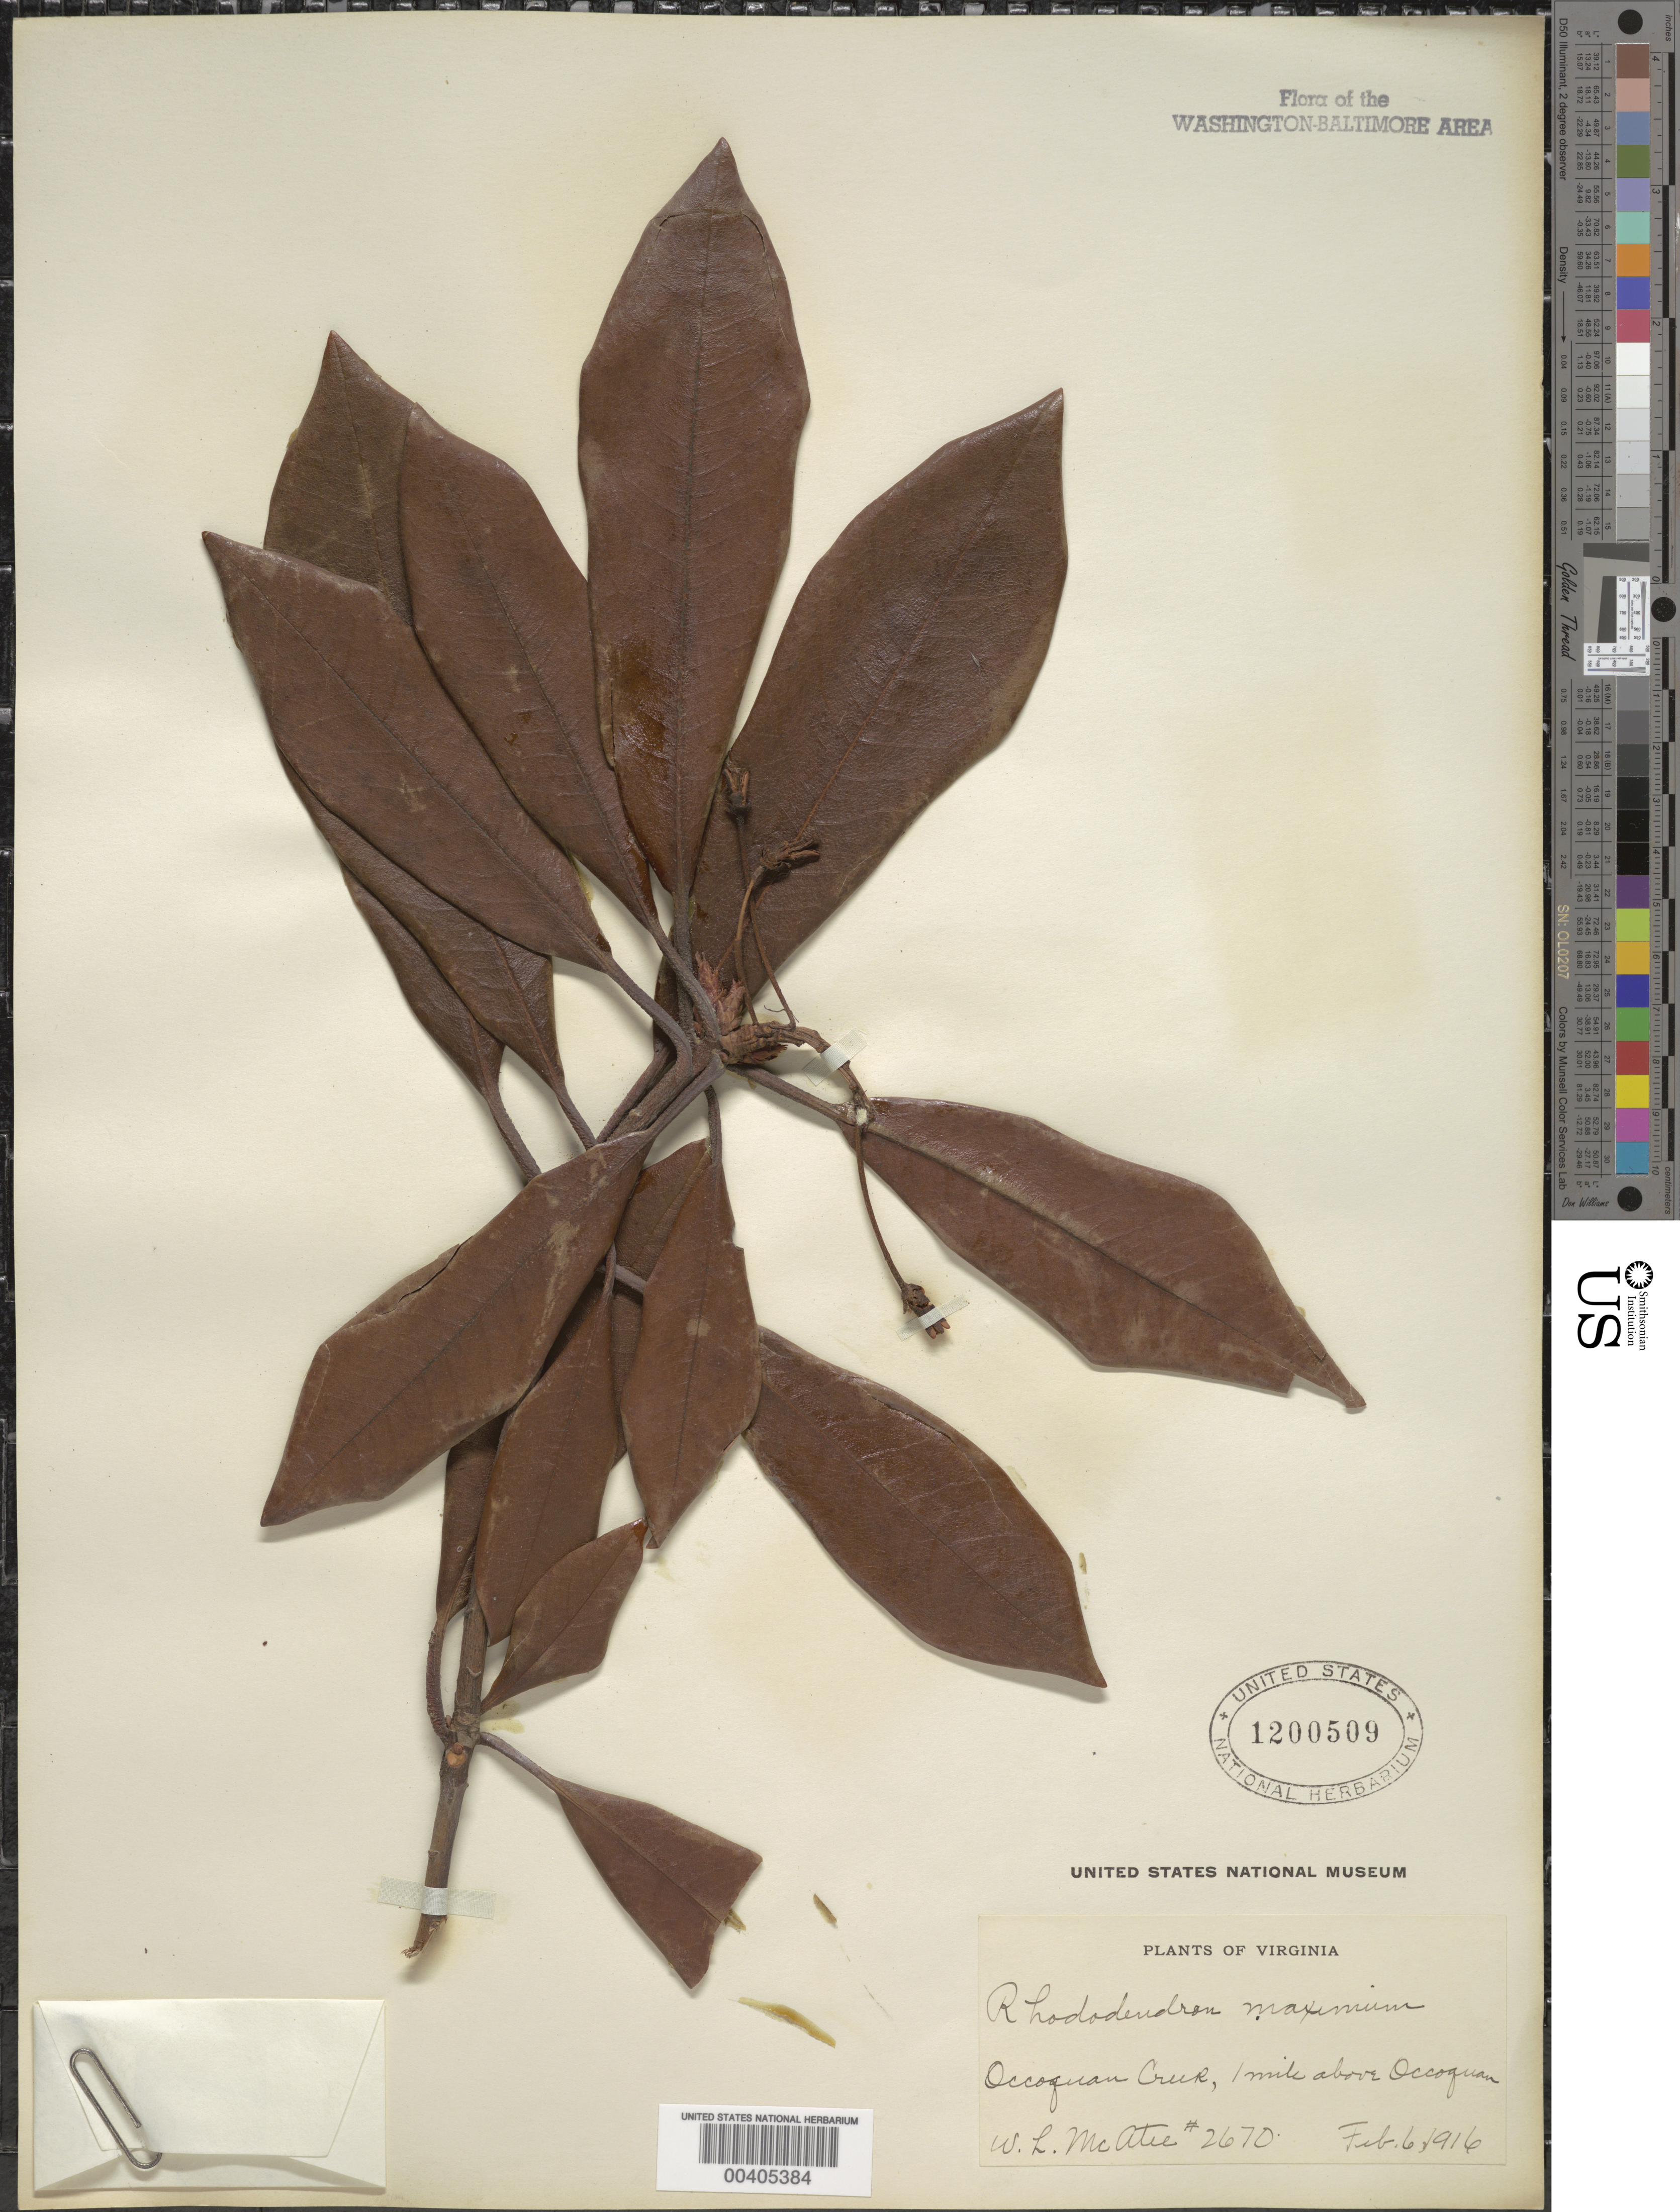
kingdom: Plantae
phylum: Tracheophyta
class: Magnoliopsida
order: Ericales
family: Ericaceae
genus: Rhododendron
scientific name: Rhododendron maximum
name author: L.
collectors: W. McAtee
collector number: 2670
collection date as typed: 06 Feb 1916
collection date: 1916-02-06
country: United States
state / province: Virginia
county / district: Prince William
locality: Occoquan Creek above Occoquan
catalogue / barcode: US 1200509